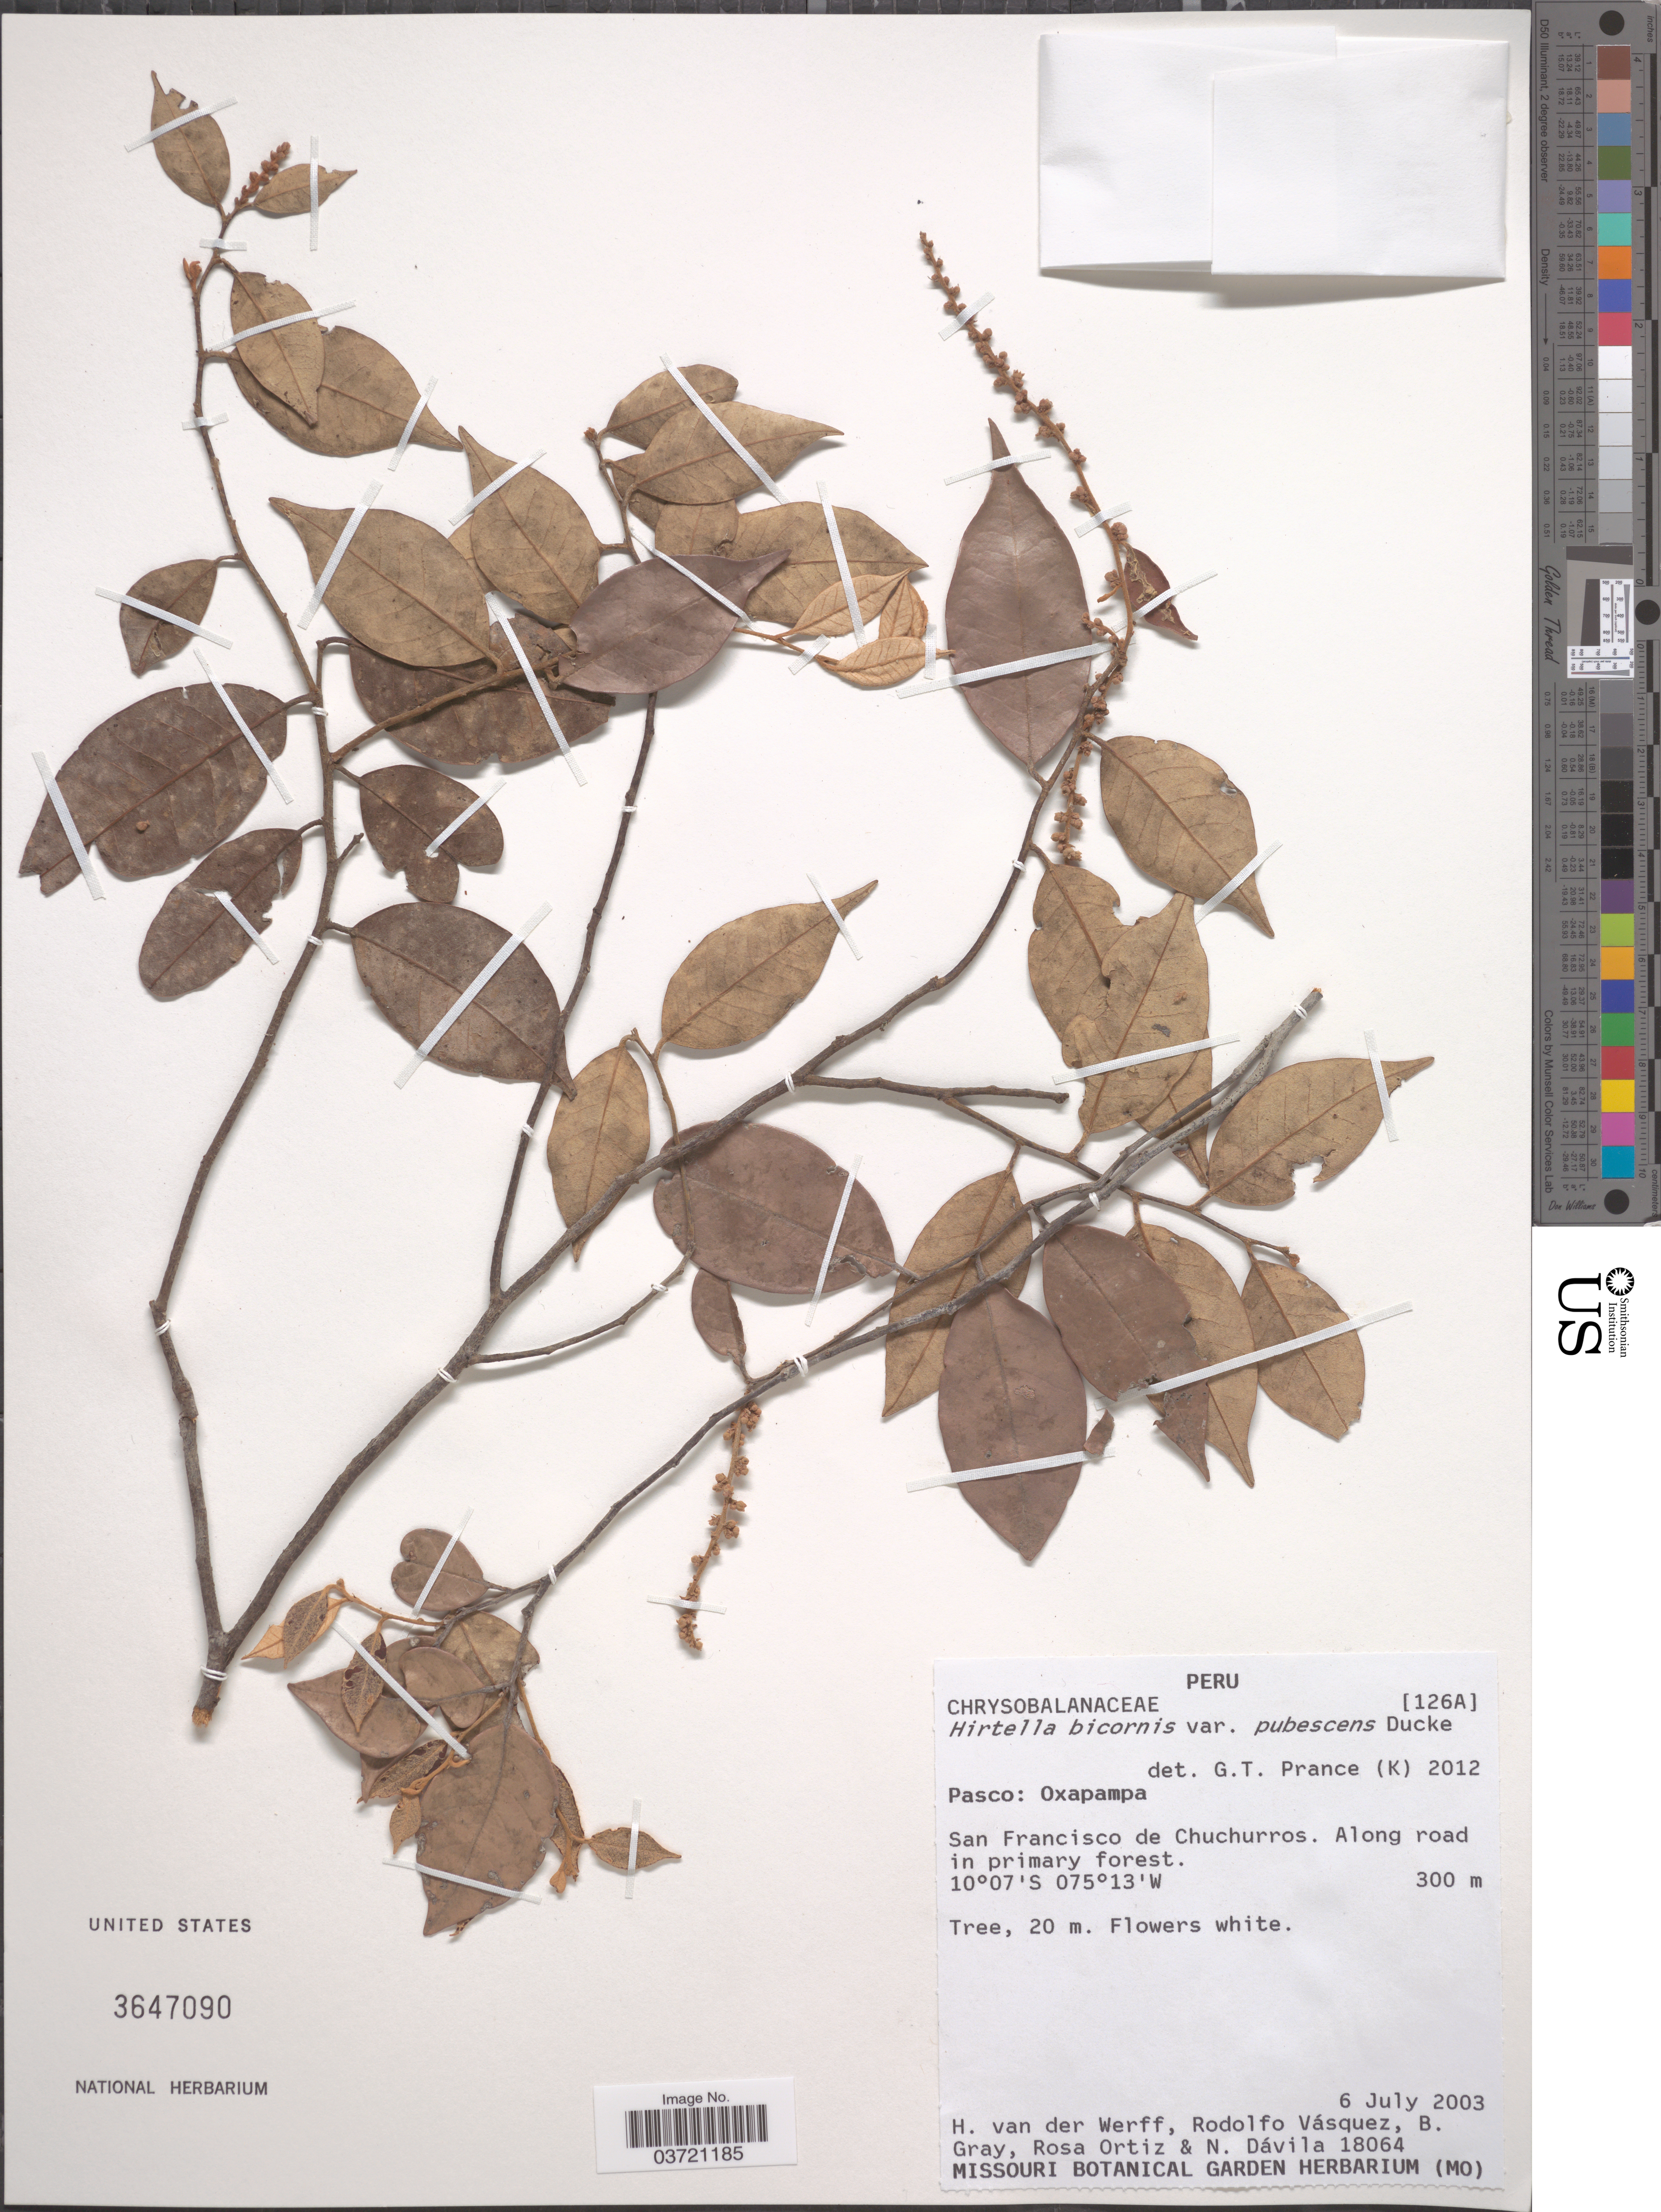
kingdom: Plantae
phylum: Tracheophyta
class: Magnoliopsida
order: Malpighiales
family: Chrysobalanaceae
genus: Hirtella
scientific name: Hirtella bicornis var. pubescens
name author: Ducke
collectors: H. van der Werff, R. Vásquez, B. Gray, R. Ortiz & N. Dávila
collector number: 18064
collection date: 2003-07-06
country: Peru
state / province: Pasco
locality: Oxapampa. San Francisco de Chuchurros. Along road in primary forest.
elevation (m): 300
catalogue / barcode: US 3647090